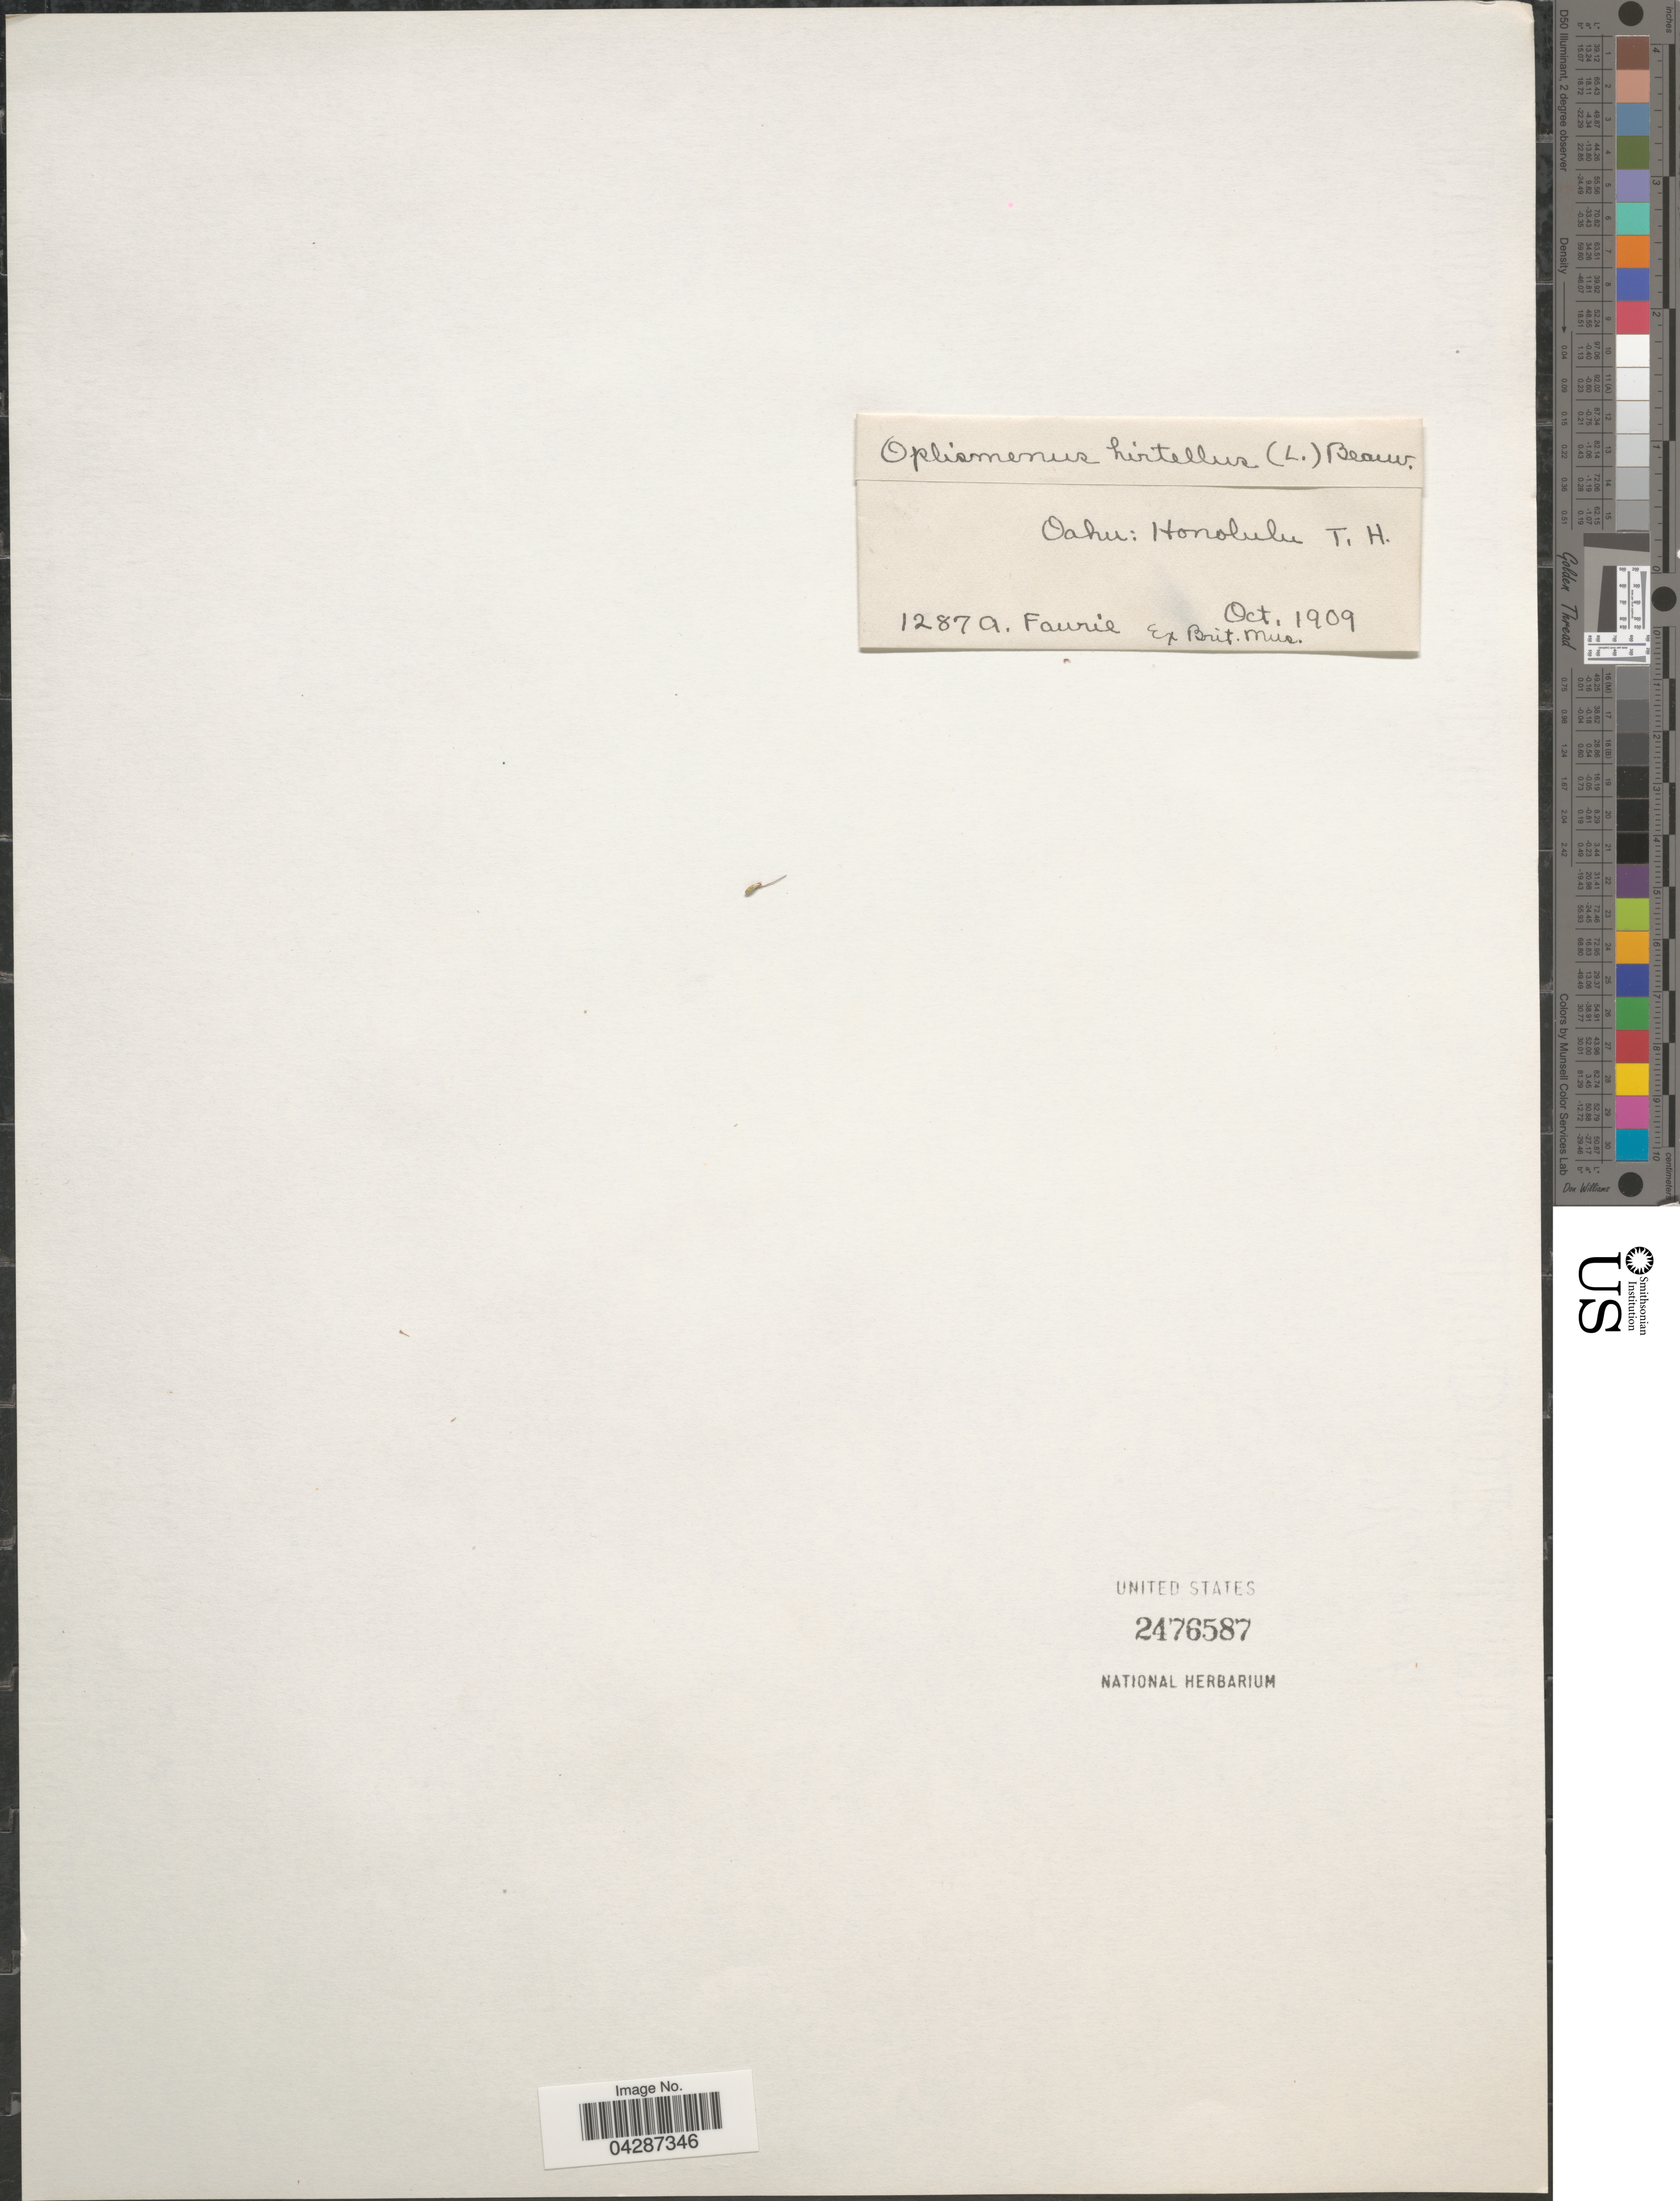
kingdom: Plantae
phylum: Tracheophyta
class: Liliopsida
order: Poales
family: Poaceae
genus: Oplismenus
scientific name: Oplismenus hirtellus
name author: (L.) P. Beauv.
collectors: A. Faurie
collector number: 1287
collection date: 1909-10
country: United States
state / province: Hawaii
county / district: Honolulu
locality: Honolulu T.H.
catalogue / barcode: US 2476587